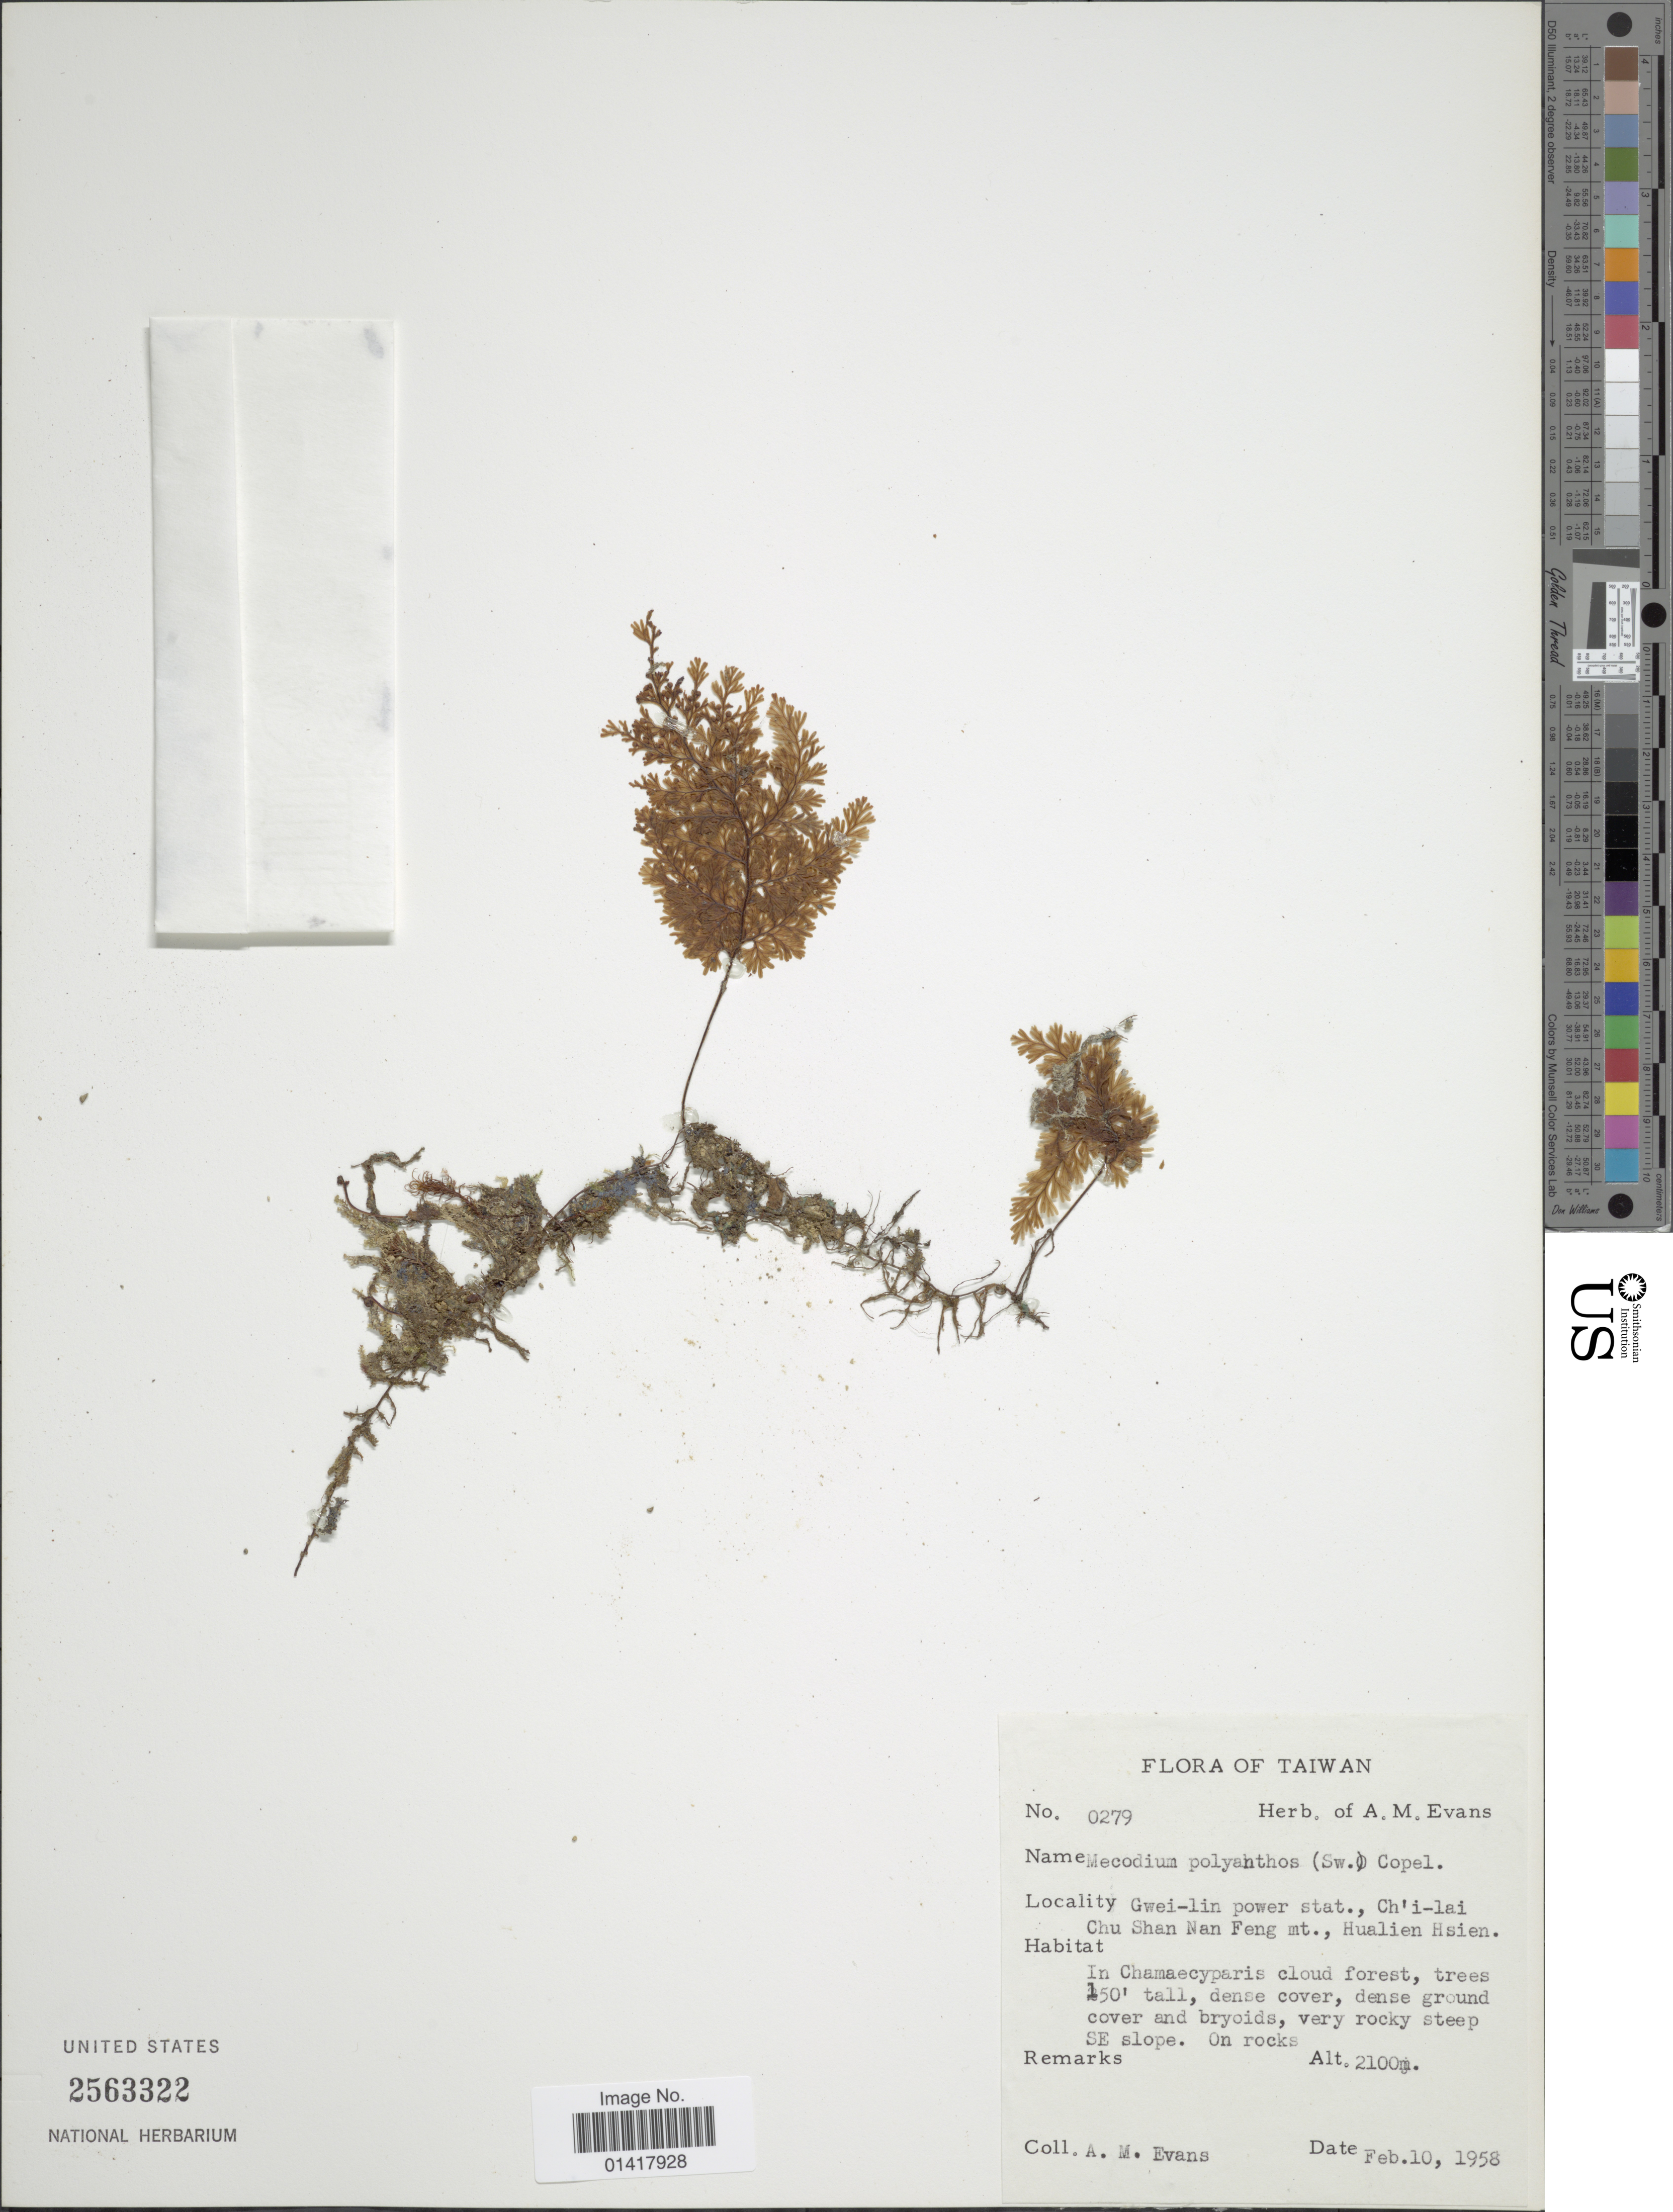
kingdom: Plantae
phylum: Tracheophyta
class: Polypodiopsida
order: Hymenophyllales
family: Hymenophyllaceae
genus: Hymenophyllum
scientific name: Hymenophyllum polyanthos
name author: (Sw.) Sw.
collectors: A. M. Evans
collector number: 0279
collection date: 1958-02-10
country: Taiwan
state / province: Hualien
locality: Gwei-lin power stat. Ch' i-lai Chu Shan Nan Feng mt., Hualien Hsien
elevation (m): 2100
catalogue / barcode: US 2563322